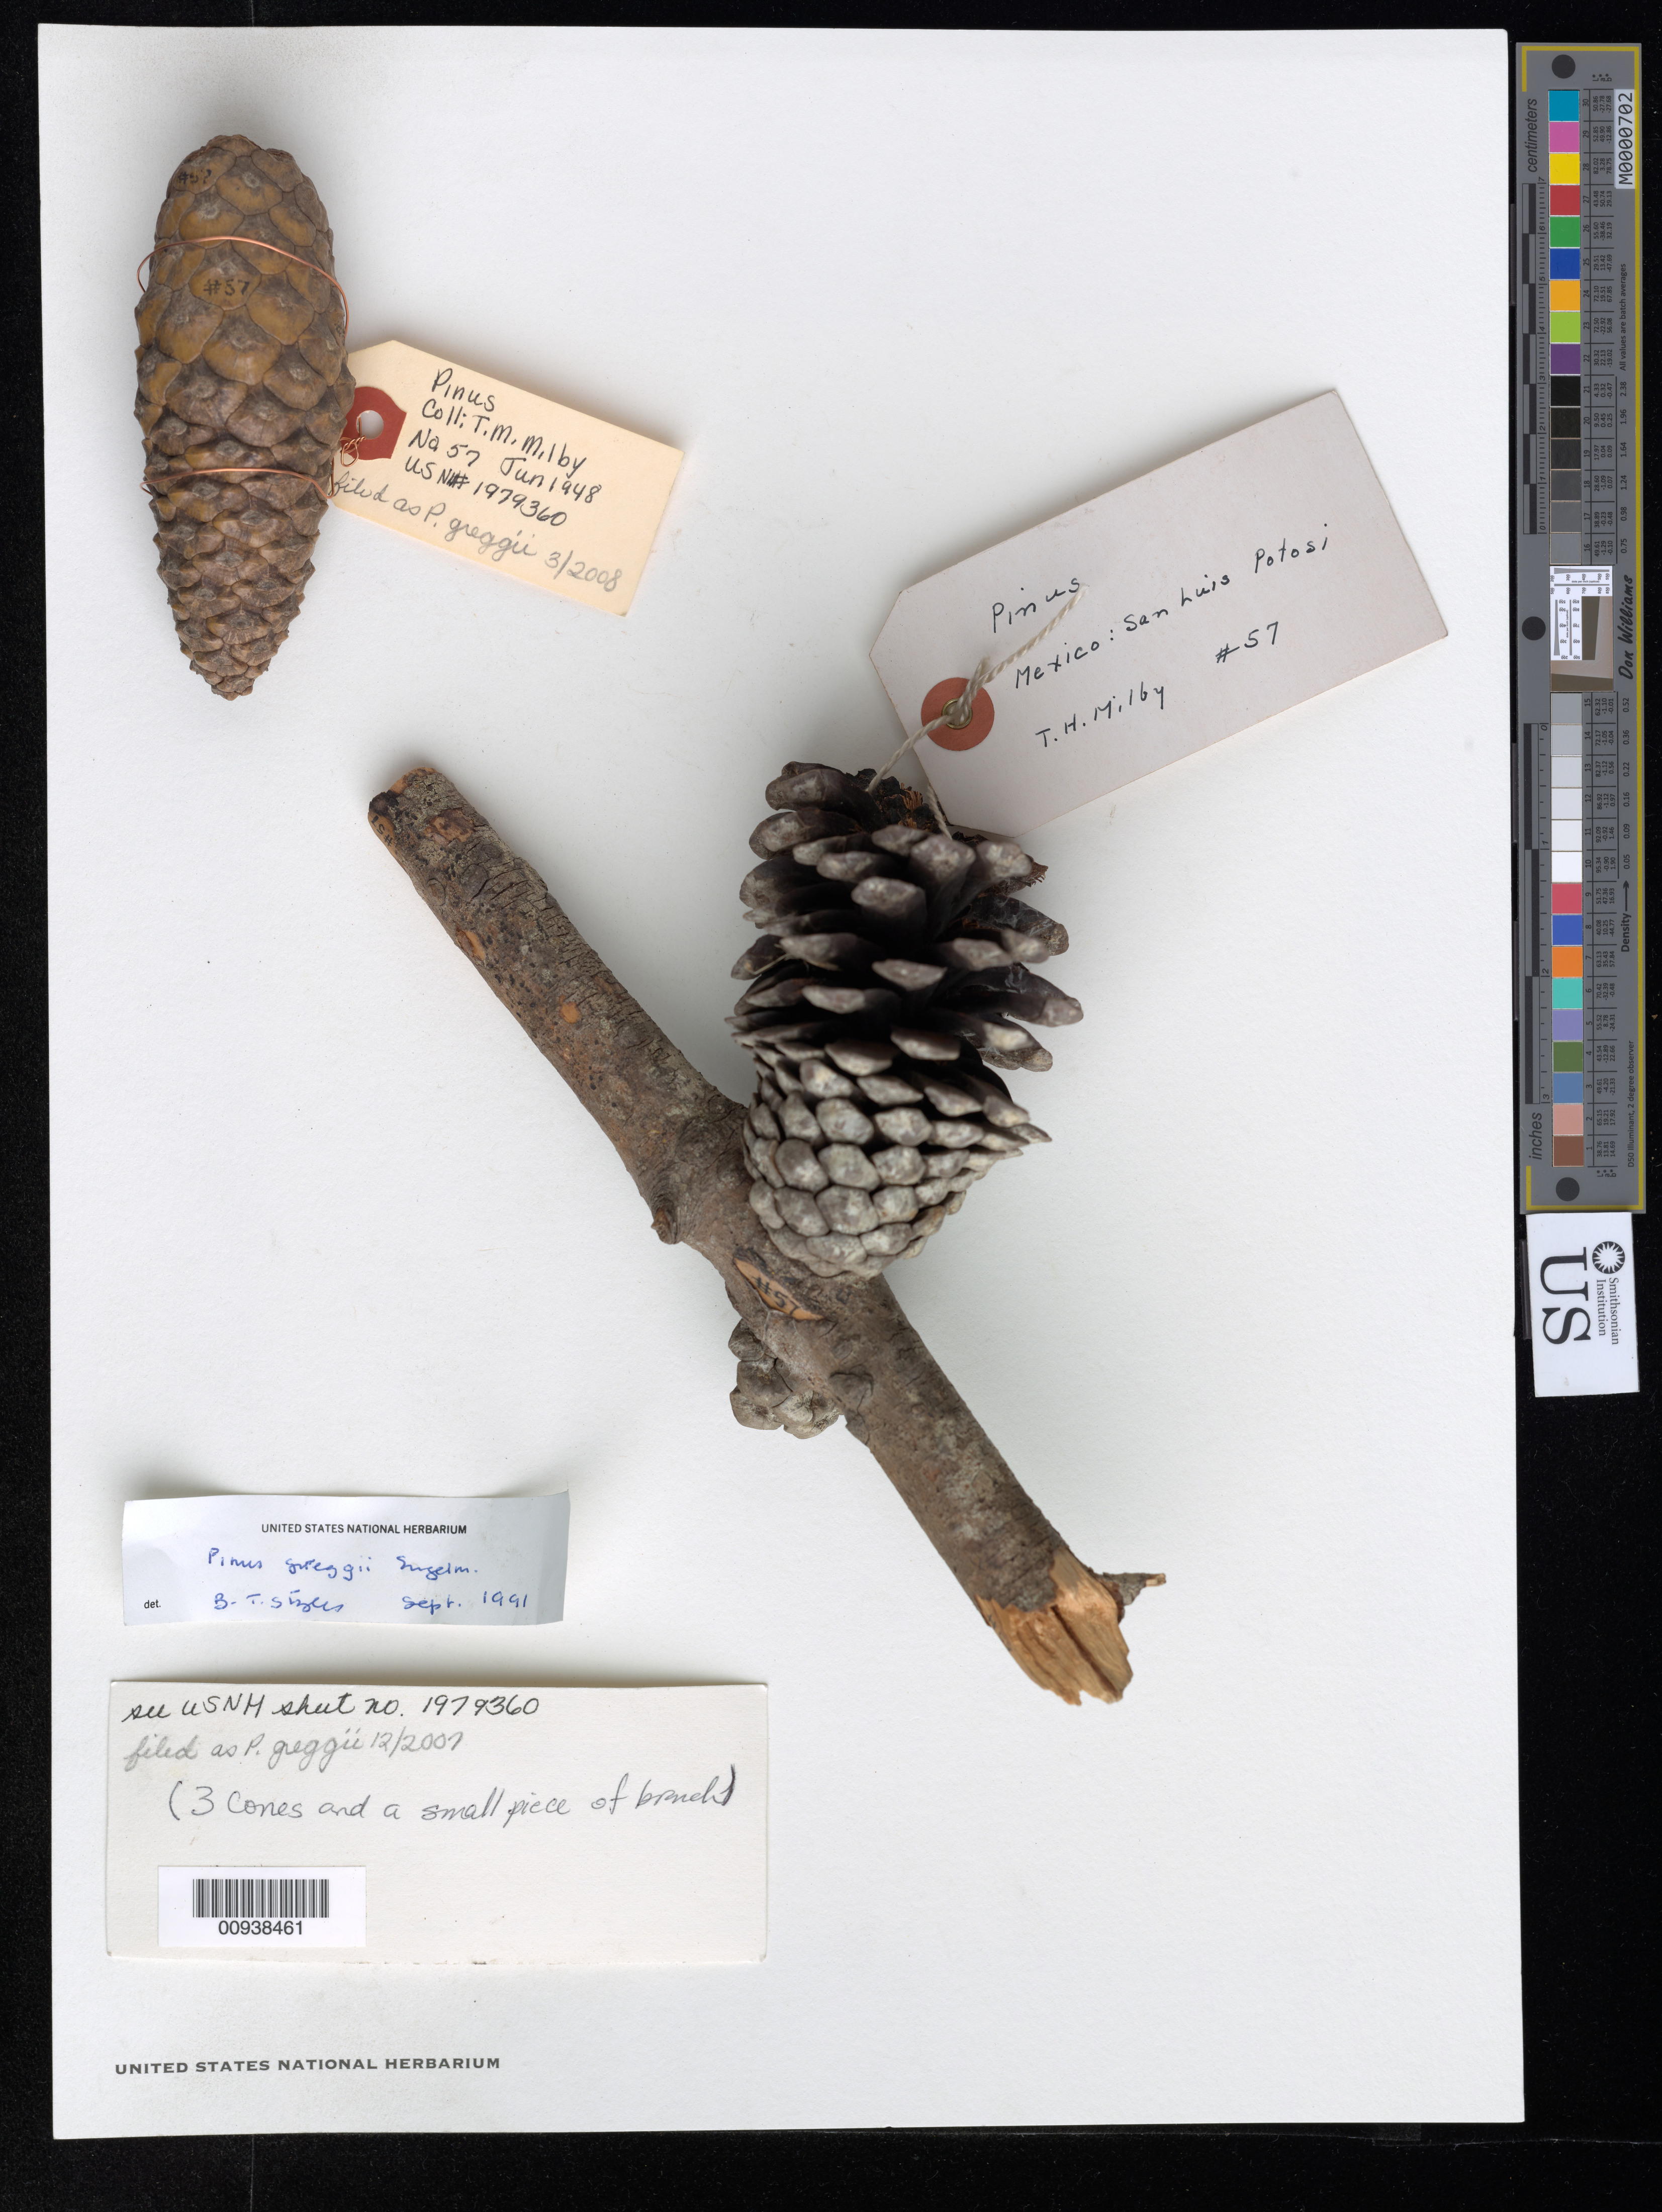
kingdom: Plantae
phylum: Tracheophyta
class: Pinopsida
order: Pinales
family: Pinaceae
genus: Pinus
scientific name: Pinus greggii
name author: Engelm. ex Parl.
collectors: Milby, T.H.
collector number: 57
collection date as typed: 09 Jun 1948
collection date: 1948-06-09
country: Mexico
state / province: San Luis Potosí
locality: Rancho Miramar Grande.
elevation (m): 1585